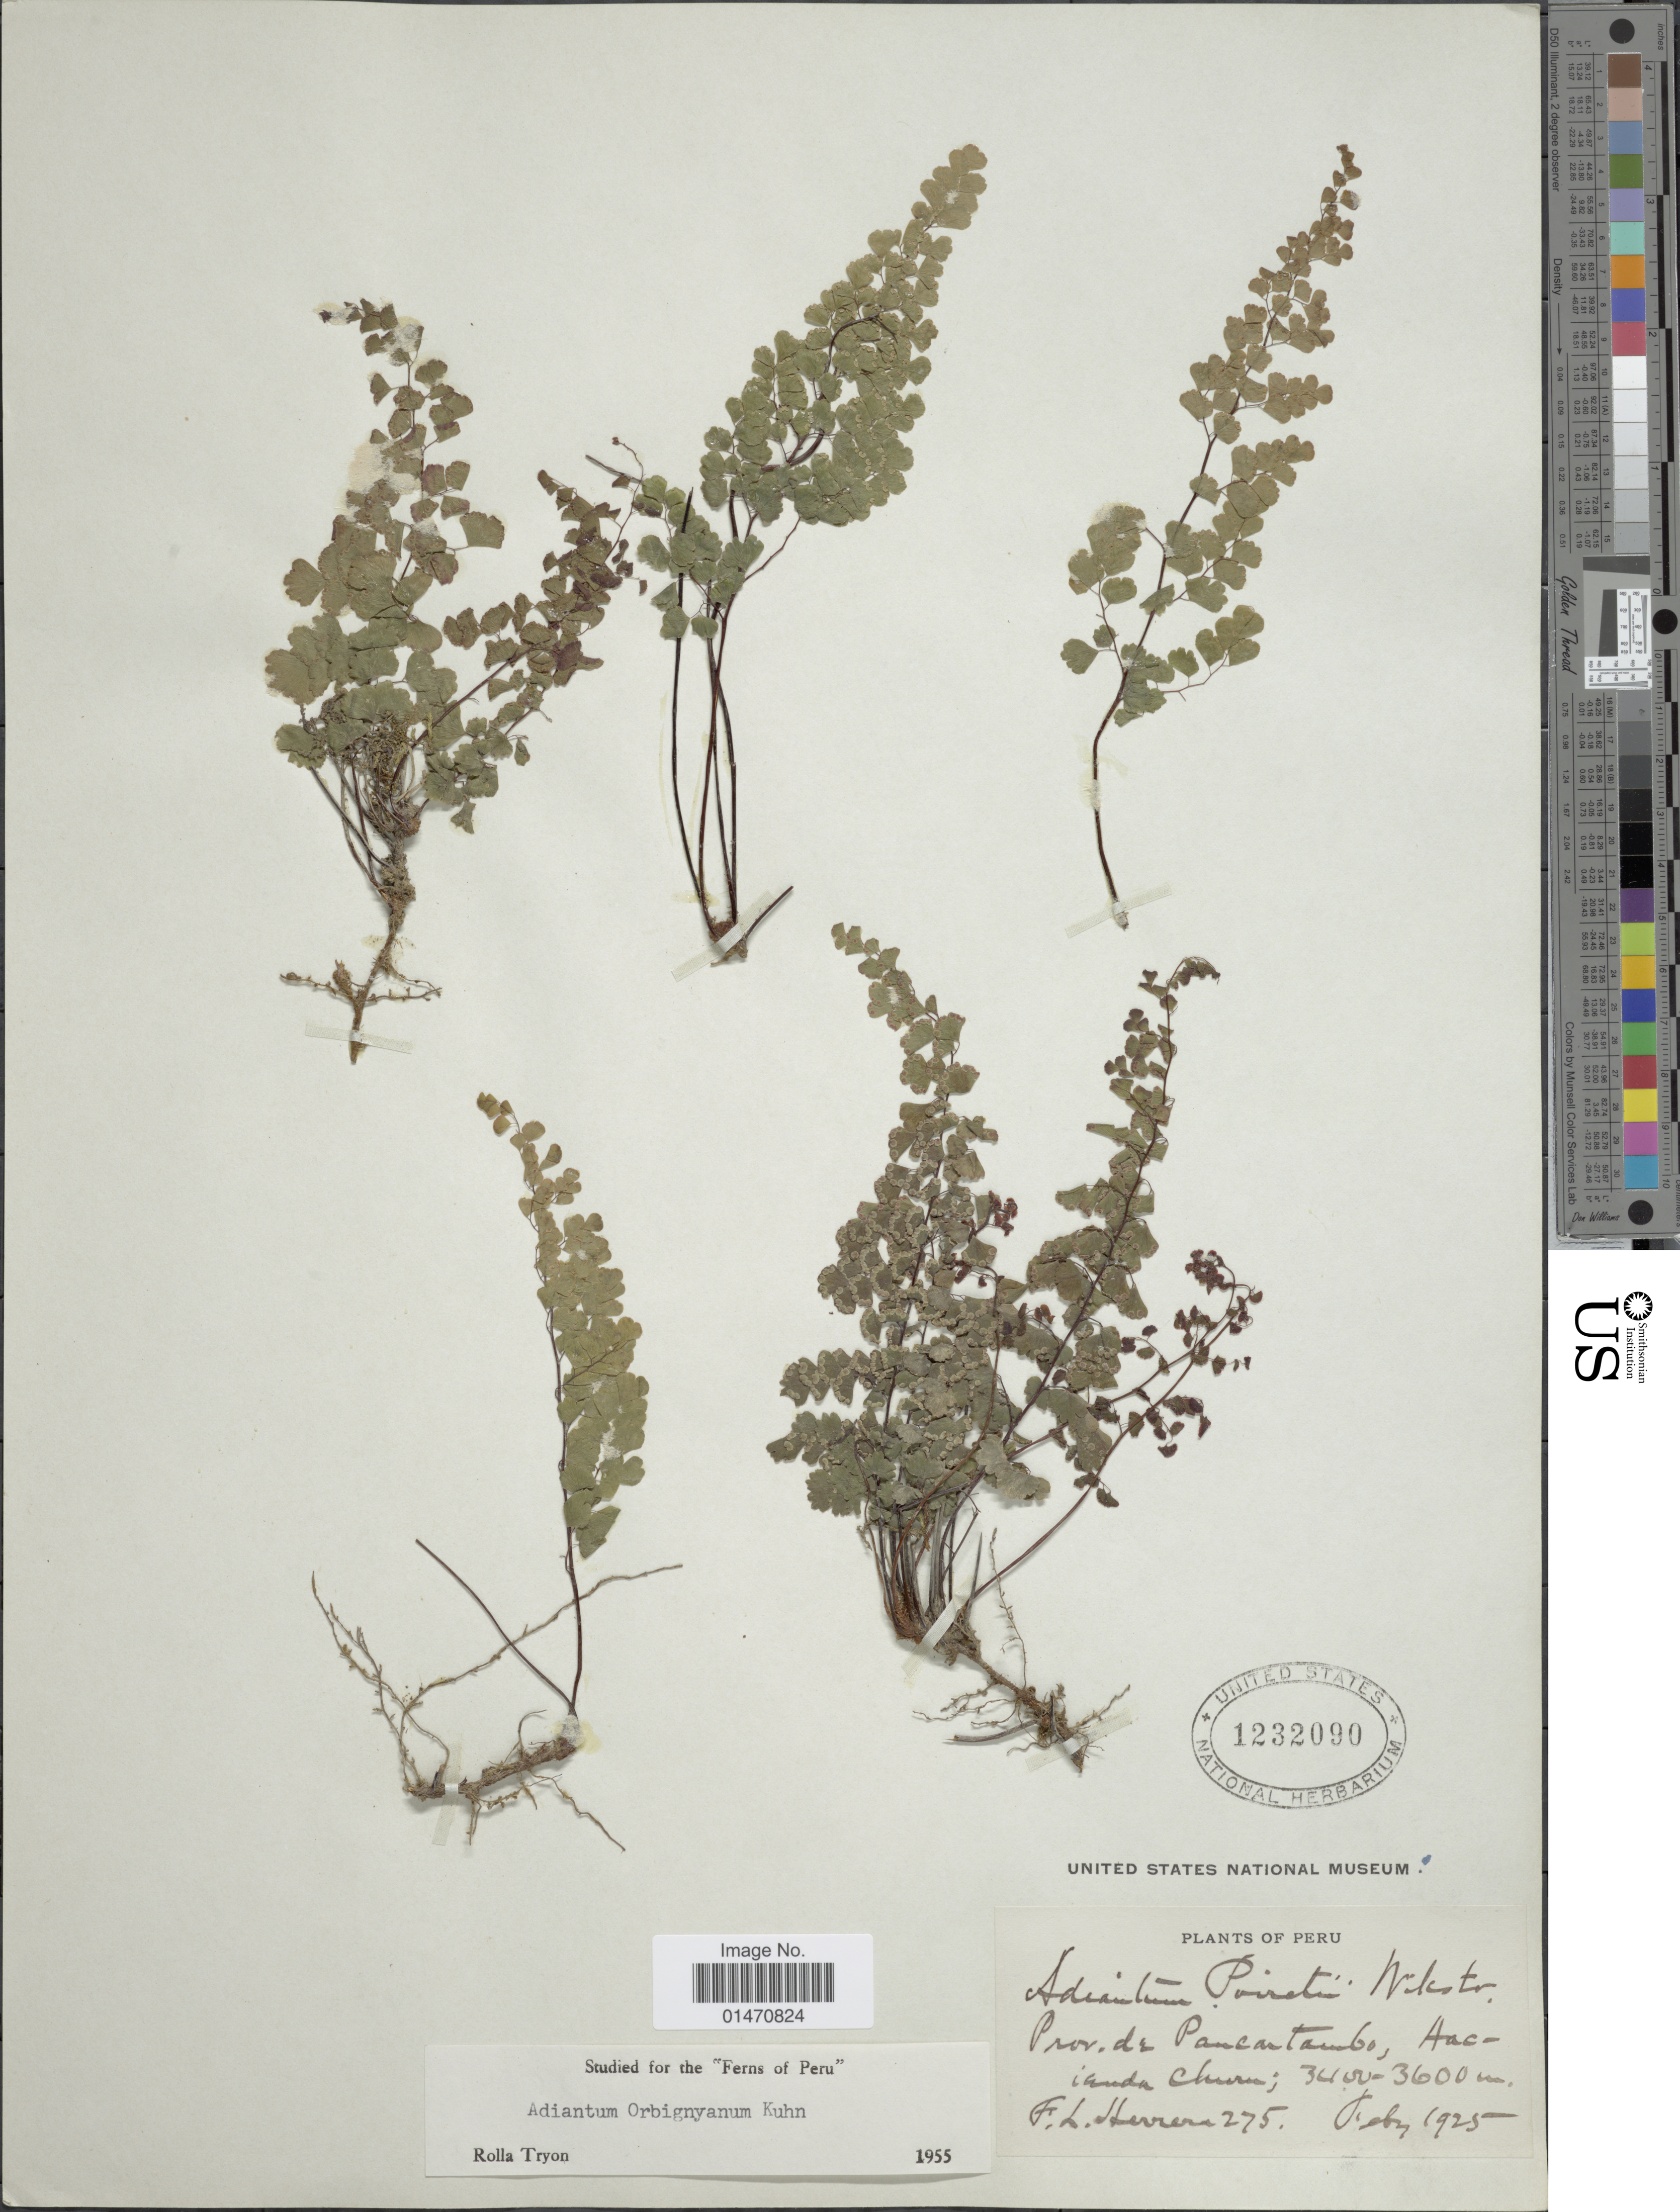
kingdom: Plantae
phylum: Tracheophyta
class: Polypodiopsida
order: Polypodiales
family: Pteridaceae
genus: Adiantum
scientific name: Adiantum orbignyanum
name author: Kuhn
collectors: F. L. Herrera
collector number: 275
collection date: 1925-02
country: Peru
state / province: Cusco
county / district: Paucartambo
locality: Hacienda Churu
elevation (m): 3400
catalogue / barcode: US 1232090